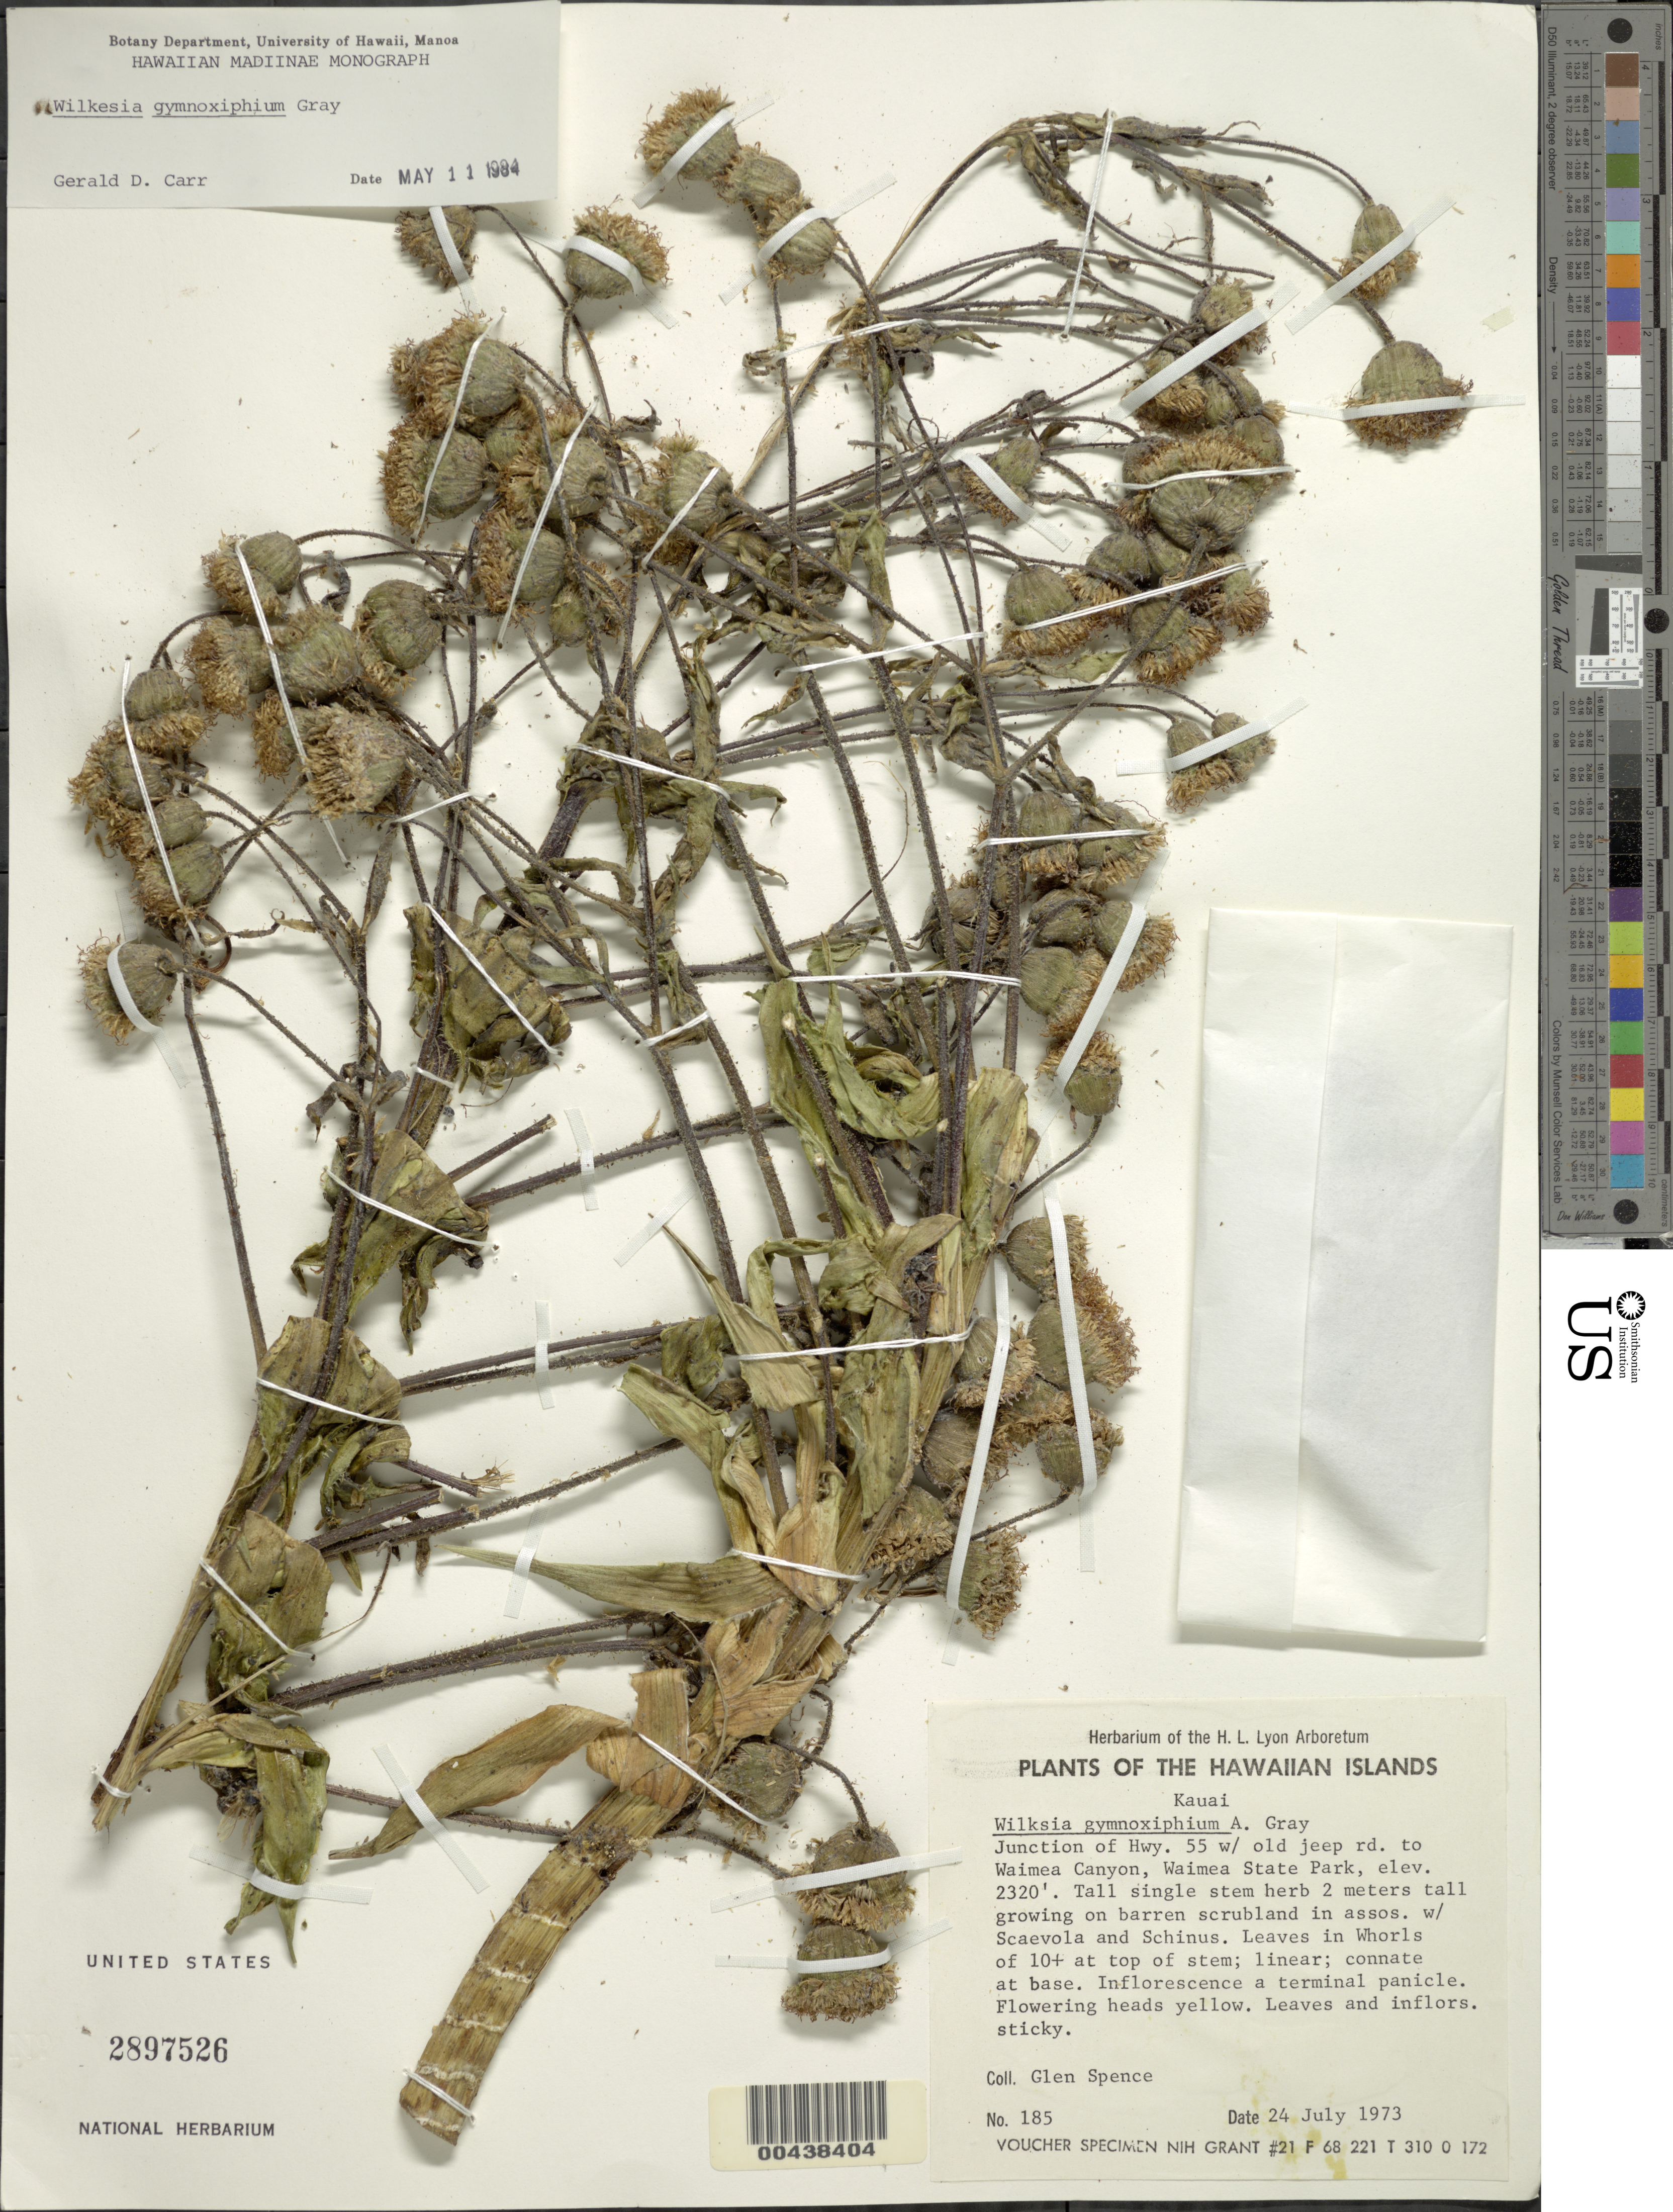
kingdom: Plantae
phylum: Tracheophyta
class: Magnoliopsida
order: Asterales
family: Asteraceae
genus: Wilkesia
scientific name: Wilkesia gymnoxiphium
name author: A. Gray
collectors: G. Spence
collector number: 185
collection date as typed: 24 Jul 1973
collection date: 1973-07-24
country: United States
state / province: Hawaii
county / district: Kauai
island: Kaua'i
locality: Junction of Highway 55 with Old Jeep Road to Waimea Canyon, Waimea State Park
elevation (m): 707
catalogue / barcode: US 2897526